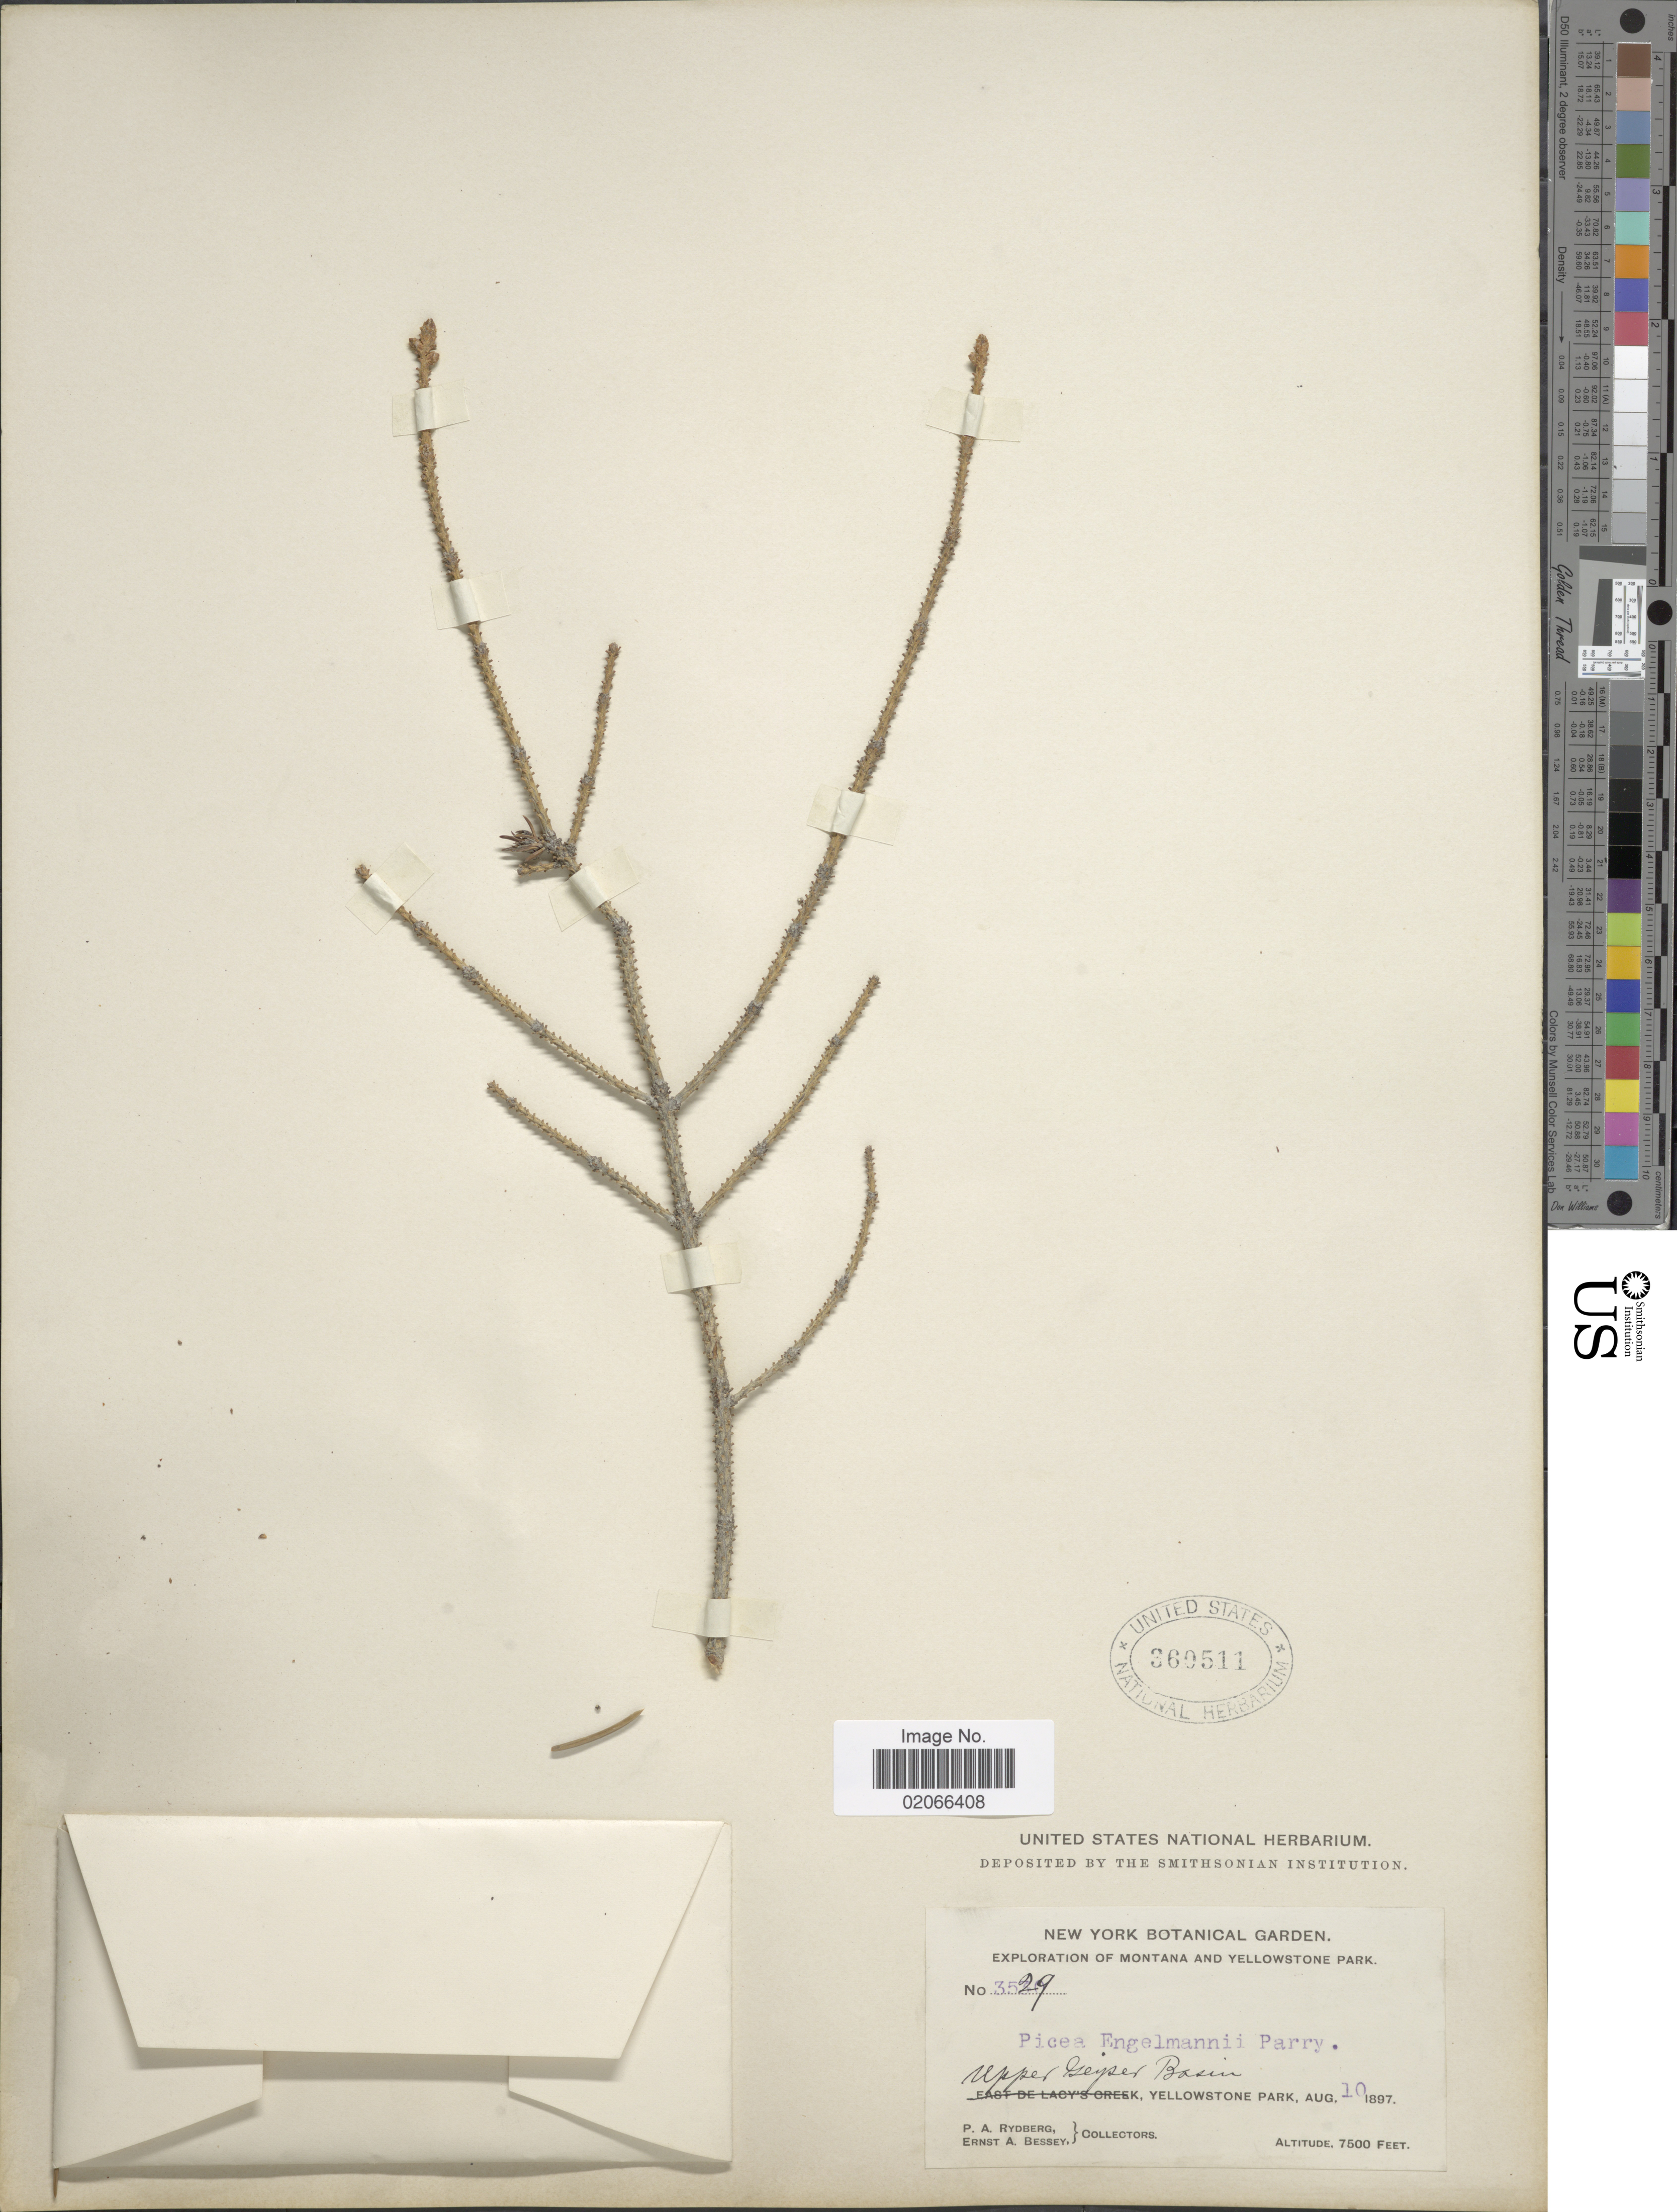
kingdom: Plantae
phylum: Tracheophyta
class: Pinopsida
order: Pinales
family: Pinaceae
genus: Picea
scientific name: Picea engelmannii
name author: Parry ex Engelm.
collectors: P. A. Rydberg & E. A. Bessey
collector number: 3529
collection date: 1897-08-10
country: United States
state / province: Montana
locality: Yellowstone Park, upper Geyser Basin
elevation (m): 2286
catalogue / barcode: US 360511